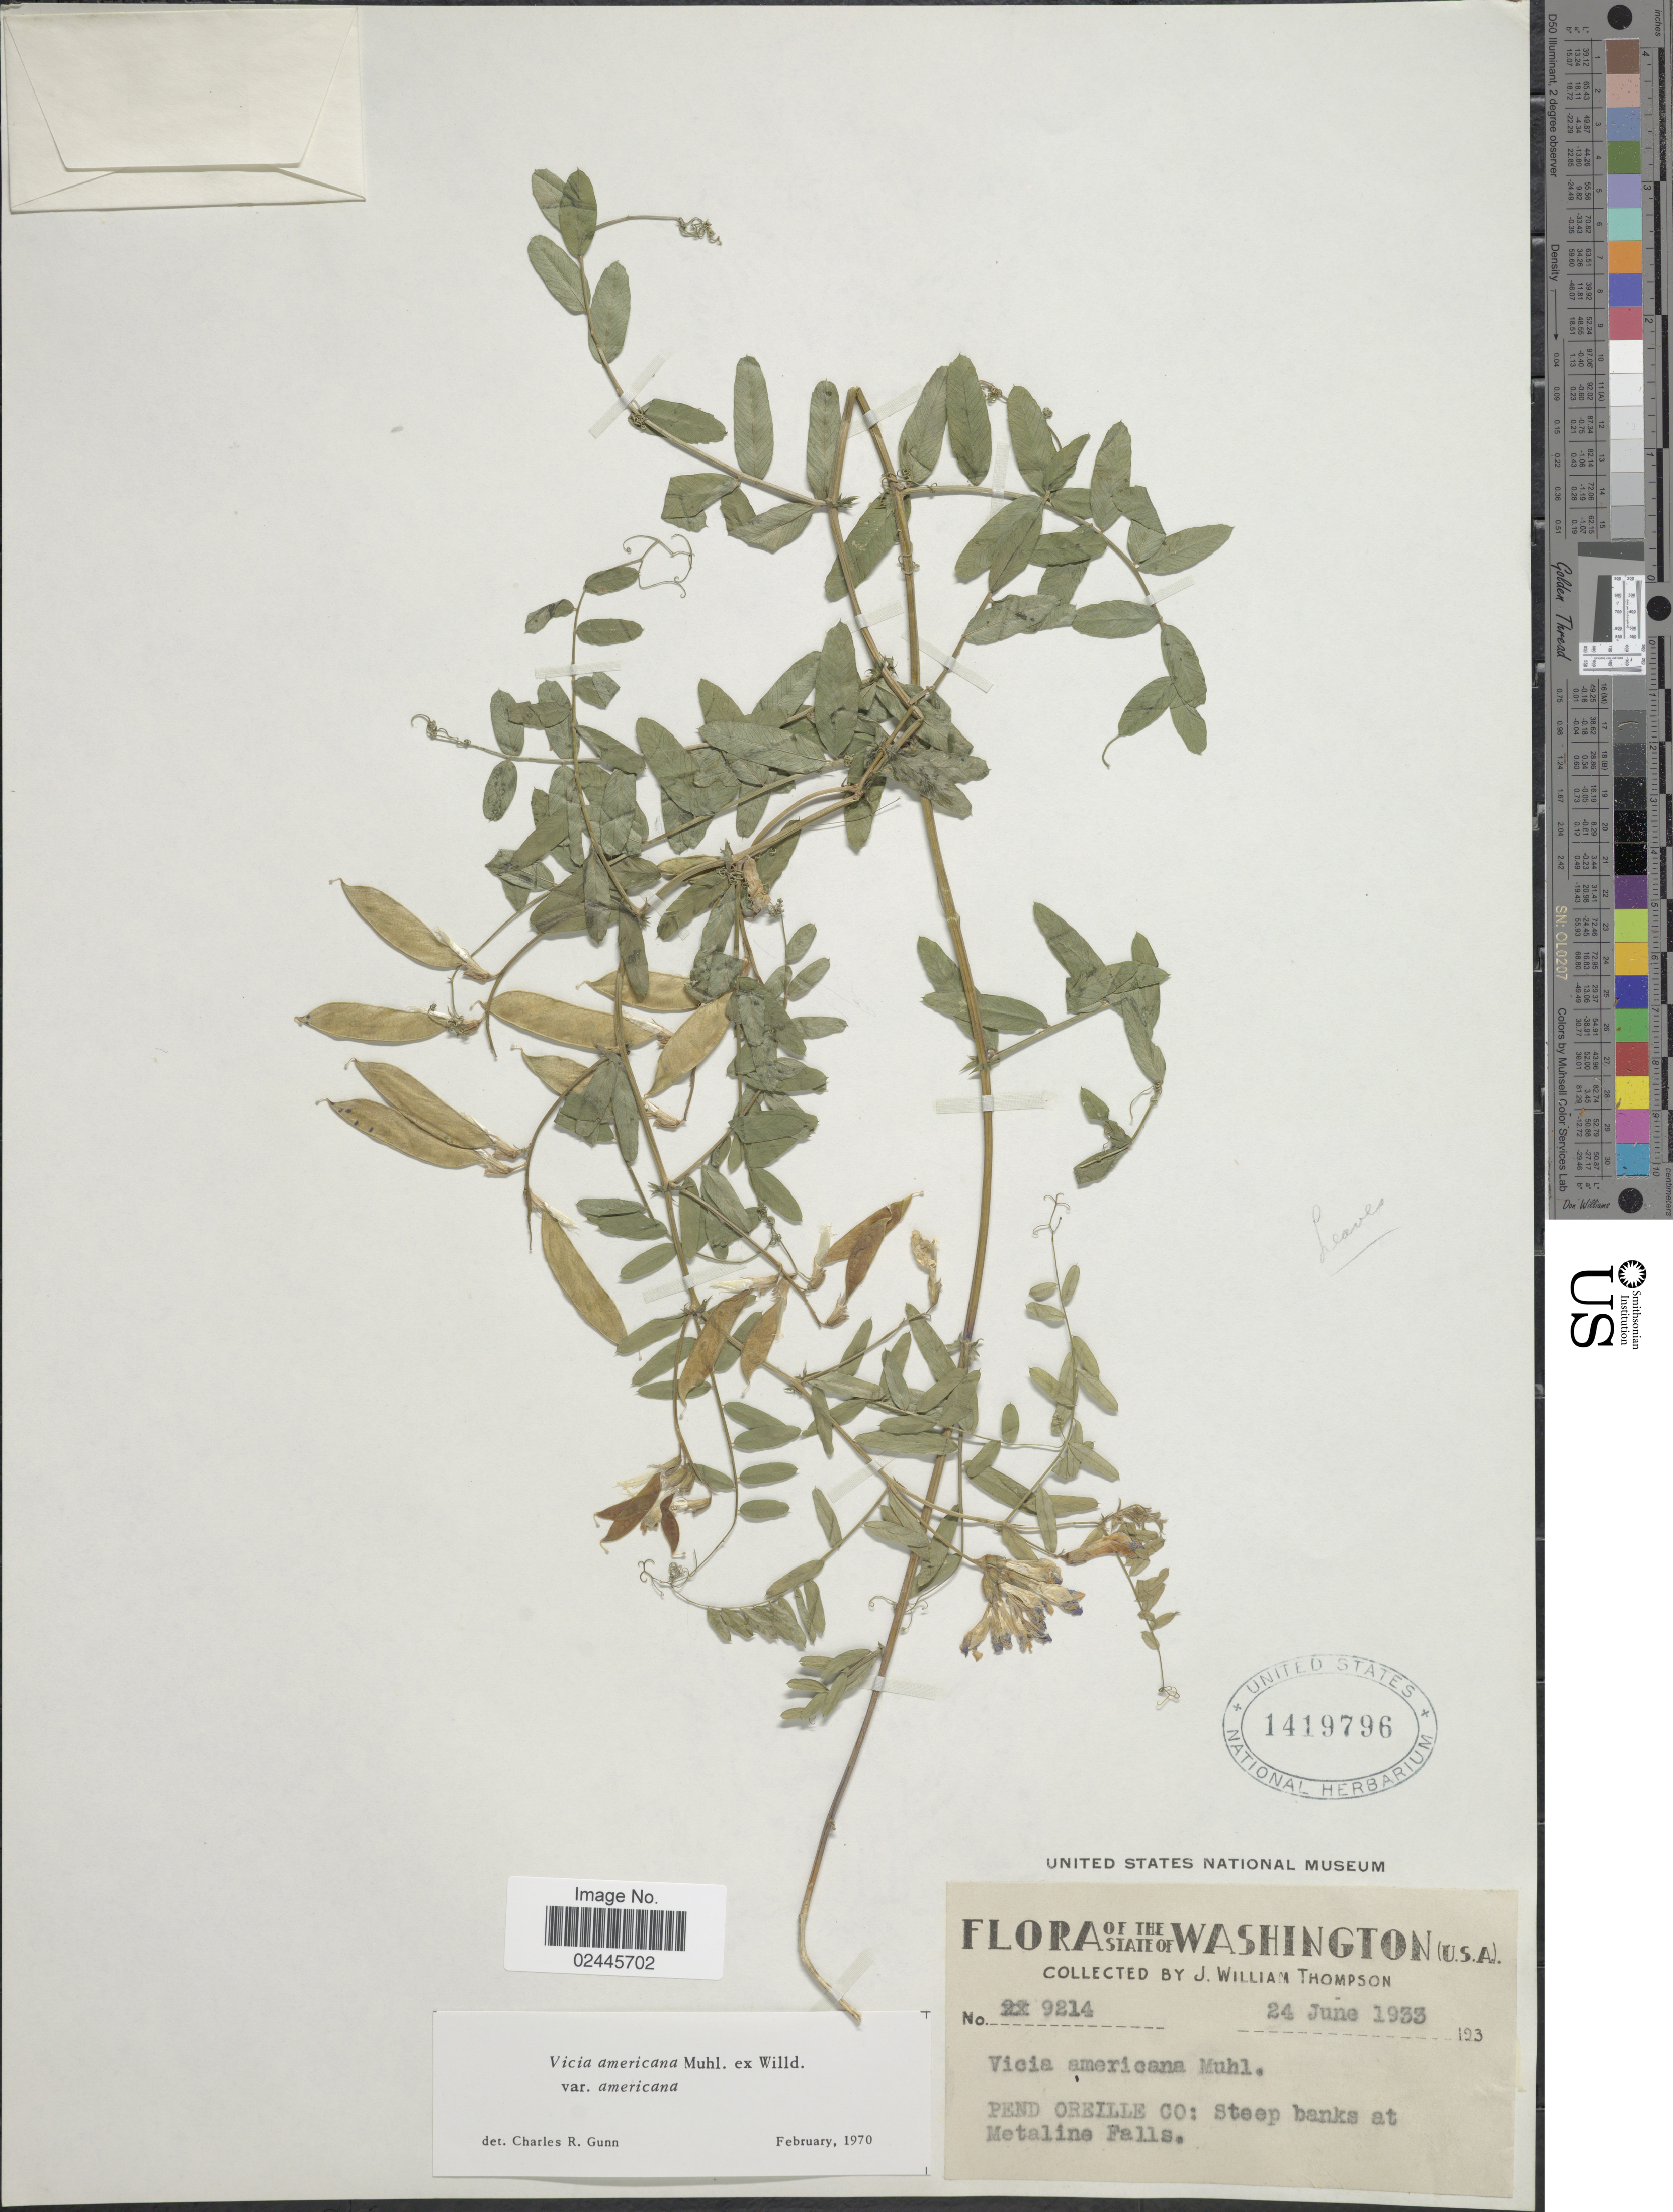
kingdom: Plantae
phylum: Tracheophyta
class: Magnoliopsida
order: Fabales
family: Fabaceae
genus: Vicia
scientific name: Vicia americana var. americana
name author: Muhl. ex Willd.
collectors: J. W. Thompson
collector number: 9214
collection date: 1933-06-24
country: United States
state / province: Washington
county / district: Pend Oreille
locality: Pend Oreille Co: Steep banks at Metaline Falls.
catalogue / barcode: US 1419796